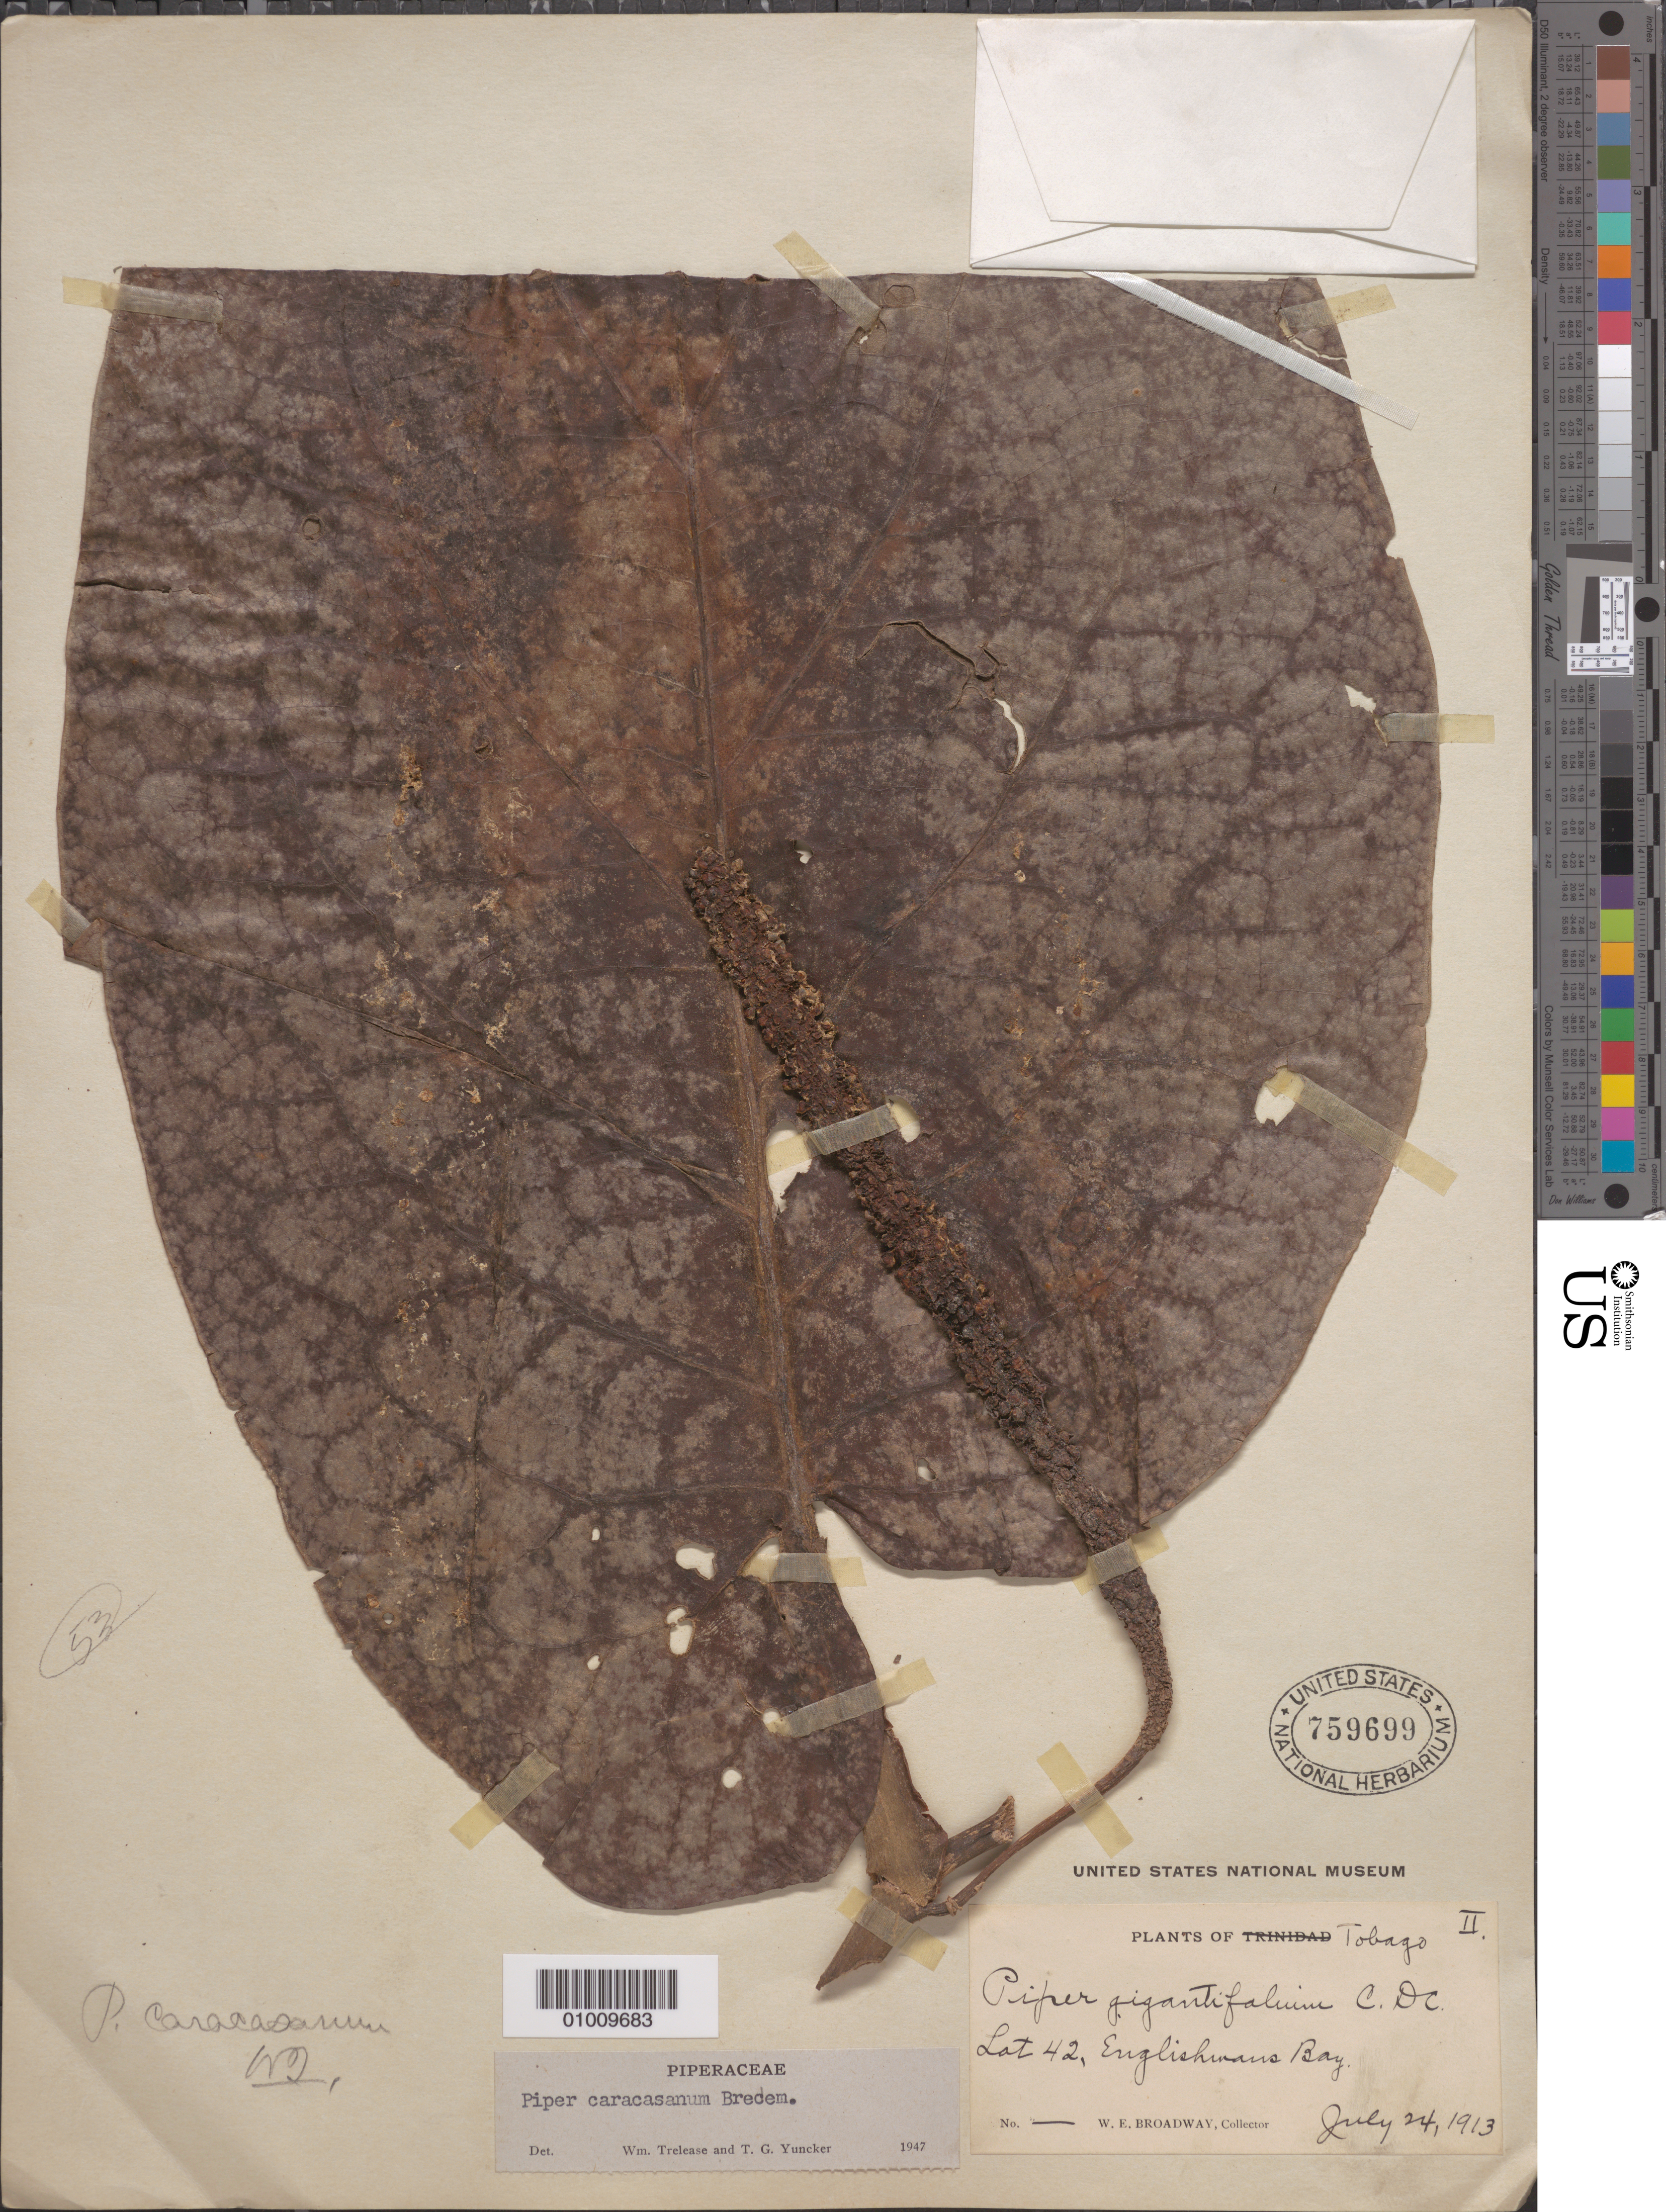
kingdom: Plantae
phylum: Tracheophyta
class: Magnoliopsida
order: Piperales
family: Piperaceae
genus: Piper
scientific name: Piper caracasanum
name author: Bredem. ex Link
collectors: W. E. Broadway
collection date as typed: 24 Jul 1913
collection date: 1913-07-24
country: Trinidad and Tobago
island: Tobago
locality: Lot 42, Englishmans Bay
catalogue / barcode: US 759699